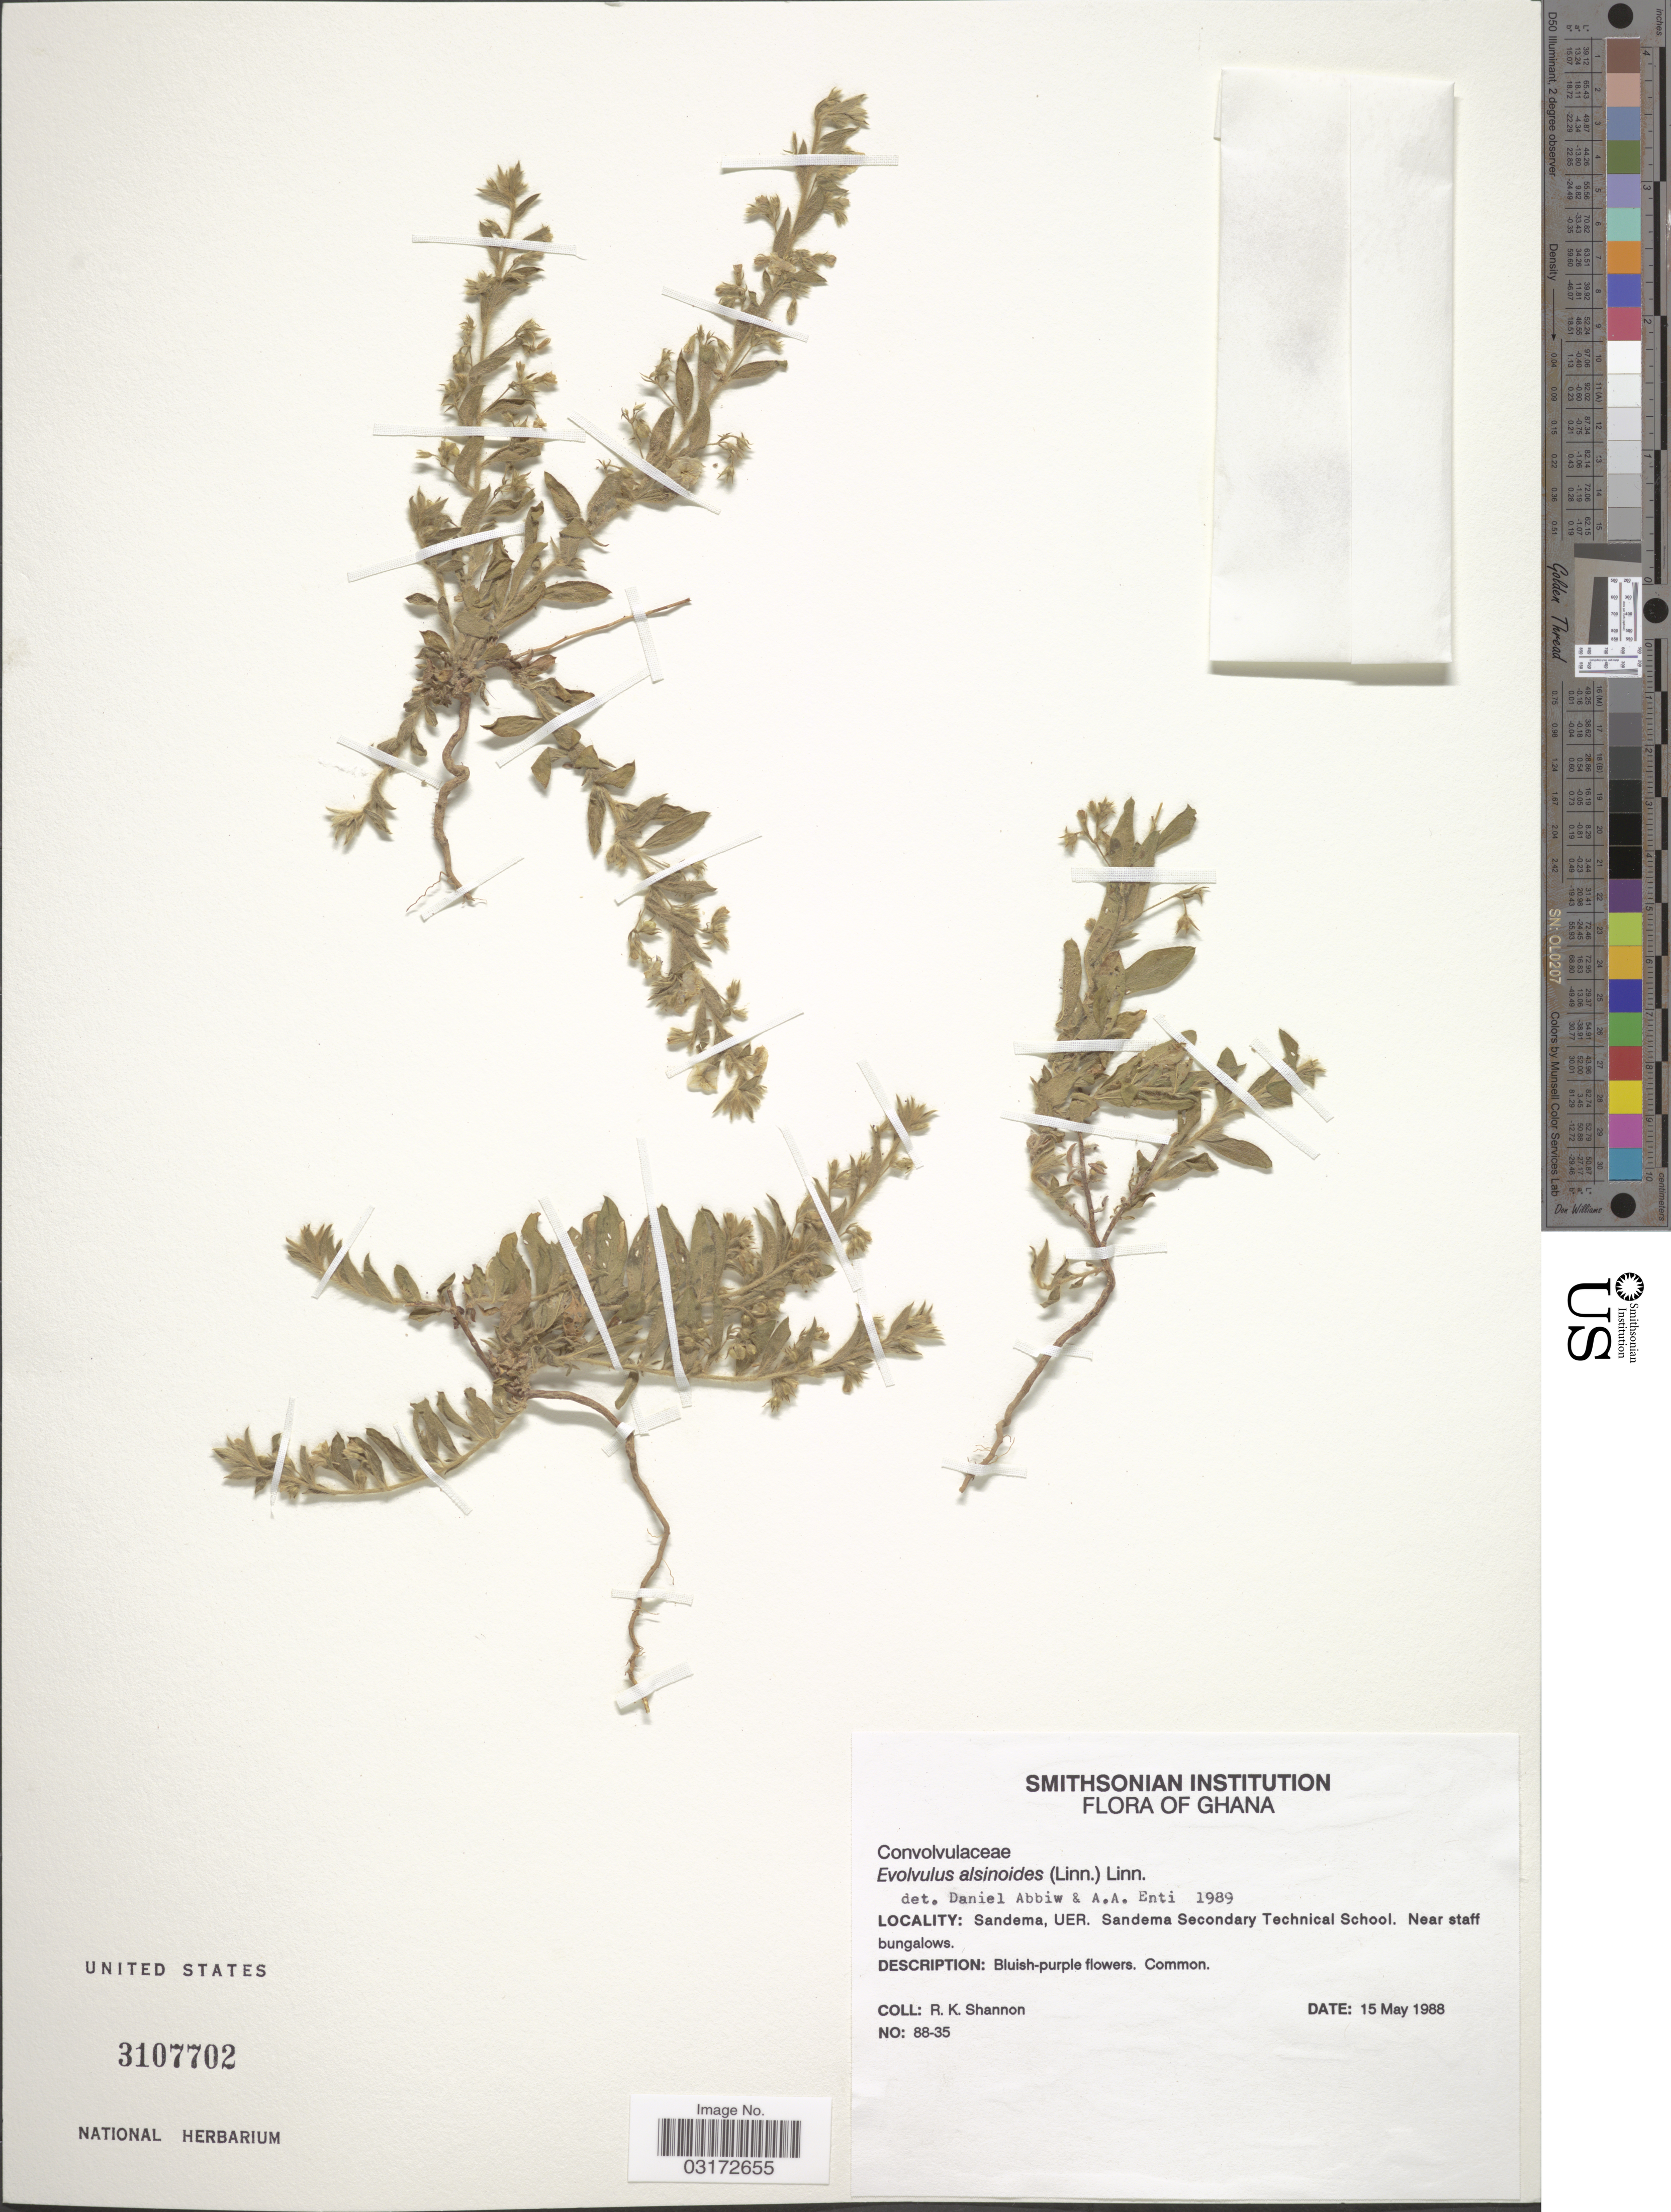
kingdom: Plantae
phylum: Tracheophyta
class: Magnoliopsida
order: Solanales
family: Convolvulaceae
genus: Evolvulus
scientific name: Evolvulus alsinoides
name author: (L.) L.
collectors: R. Shannon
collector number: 88-35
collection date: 1988-05-15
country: Ghana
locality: Sandema, UER. Sandema Secondary Technical School. Near staff bungalows.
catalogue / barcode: US 3107702